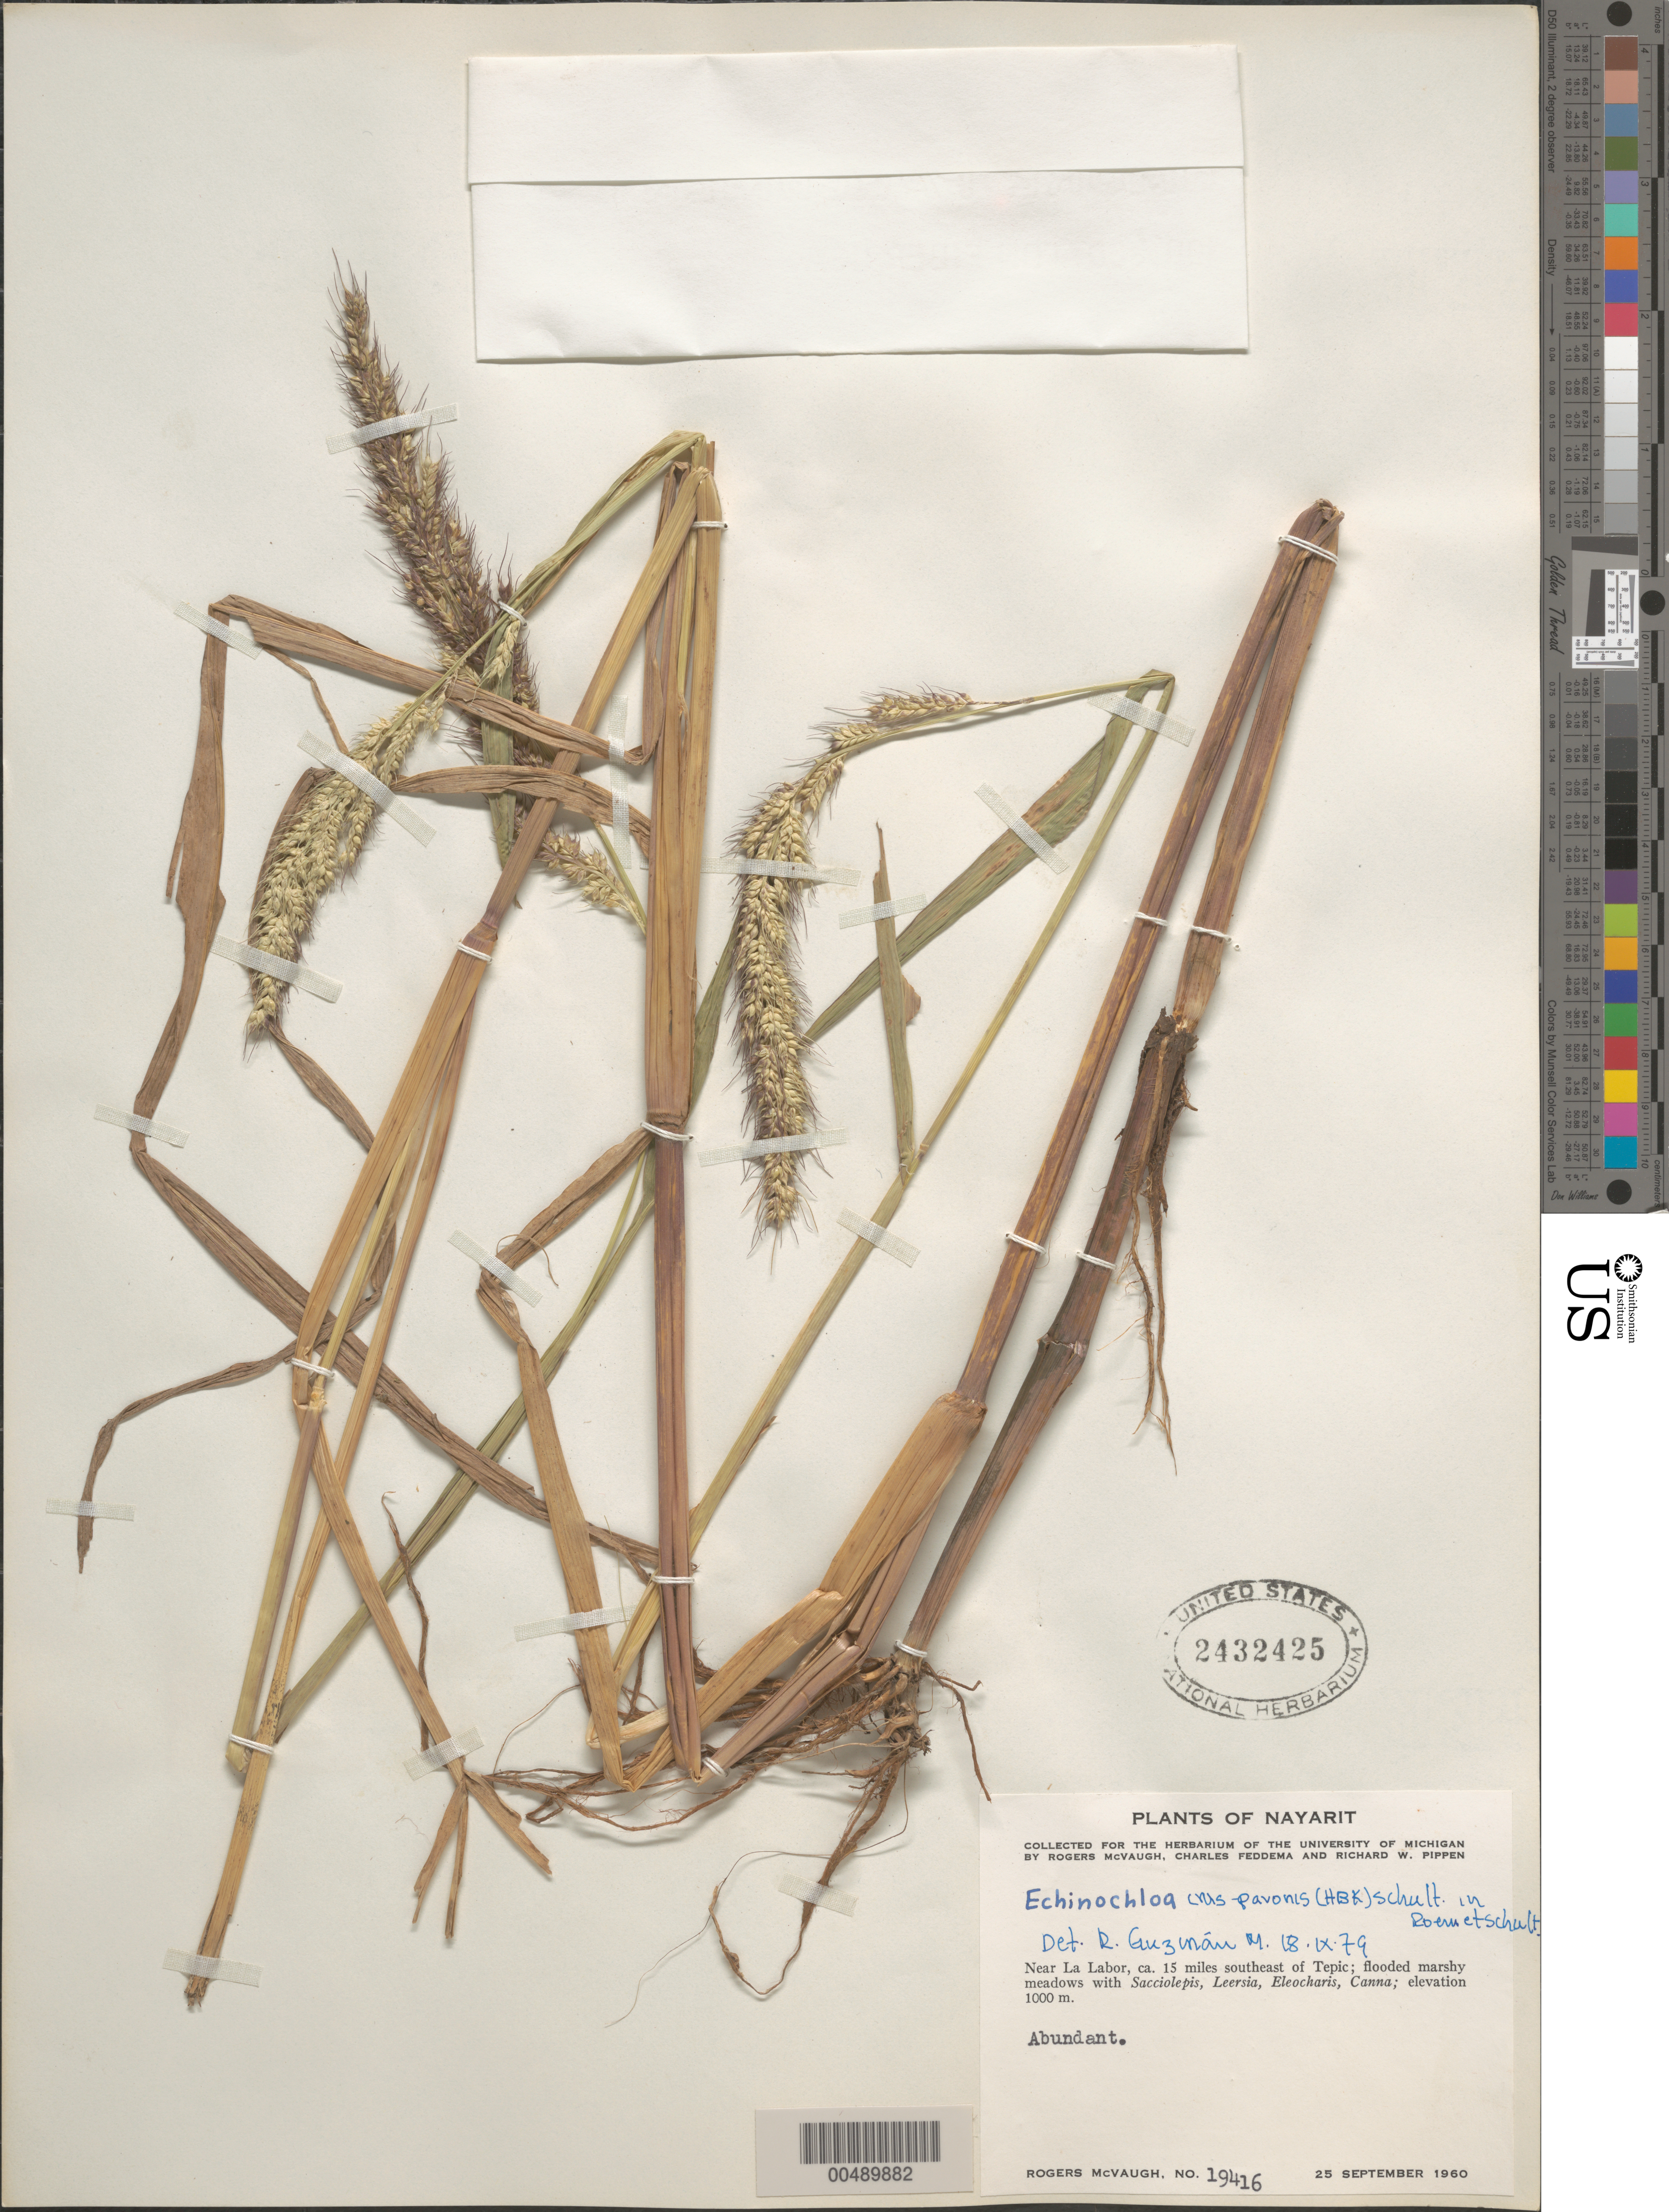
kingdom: Plantae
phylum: Tracheophyta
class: Liliopsida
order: Poales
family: Poaceae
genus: Echinochloa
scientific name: Echinochloa crus-pavonis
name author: (Kunth) Schult.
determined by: Guzman-M., R.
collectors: R. McVaugh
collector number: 19416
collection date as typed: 25 Sep 1960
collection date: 1960-09-25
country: Mexico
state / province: Nayarit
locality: Near La Labor, ca. 15 mi SE of Tepic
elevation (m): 1000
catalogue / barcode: US 2432425